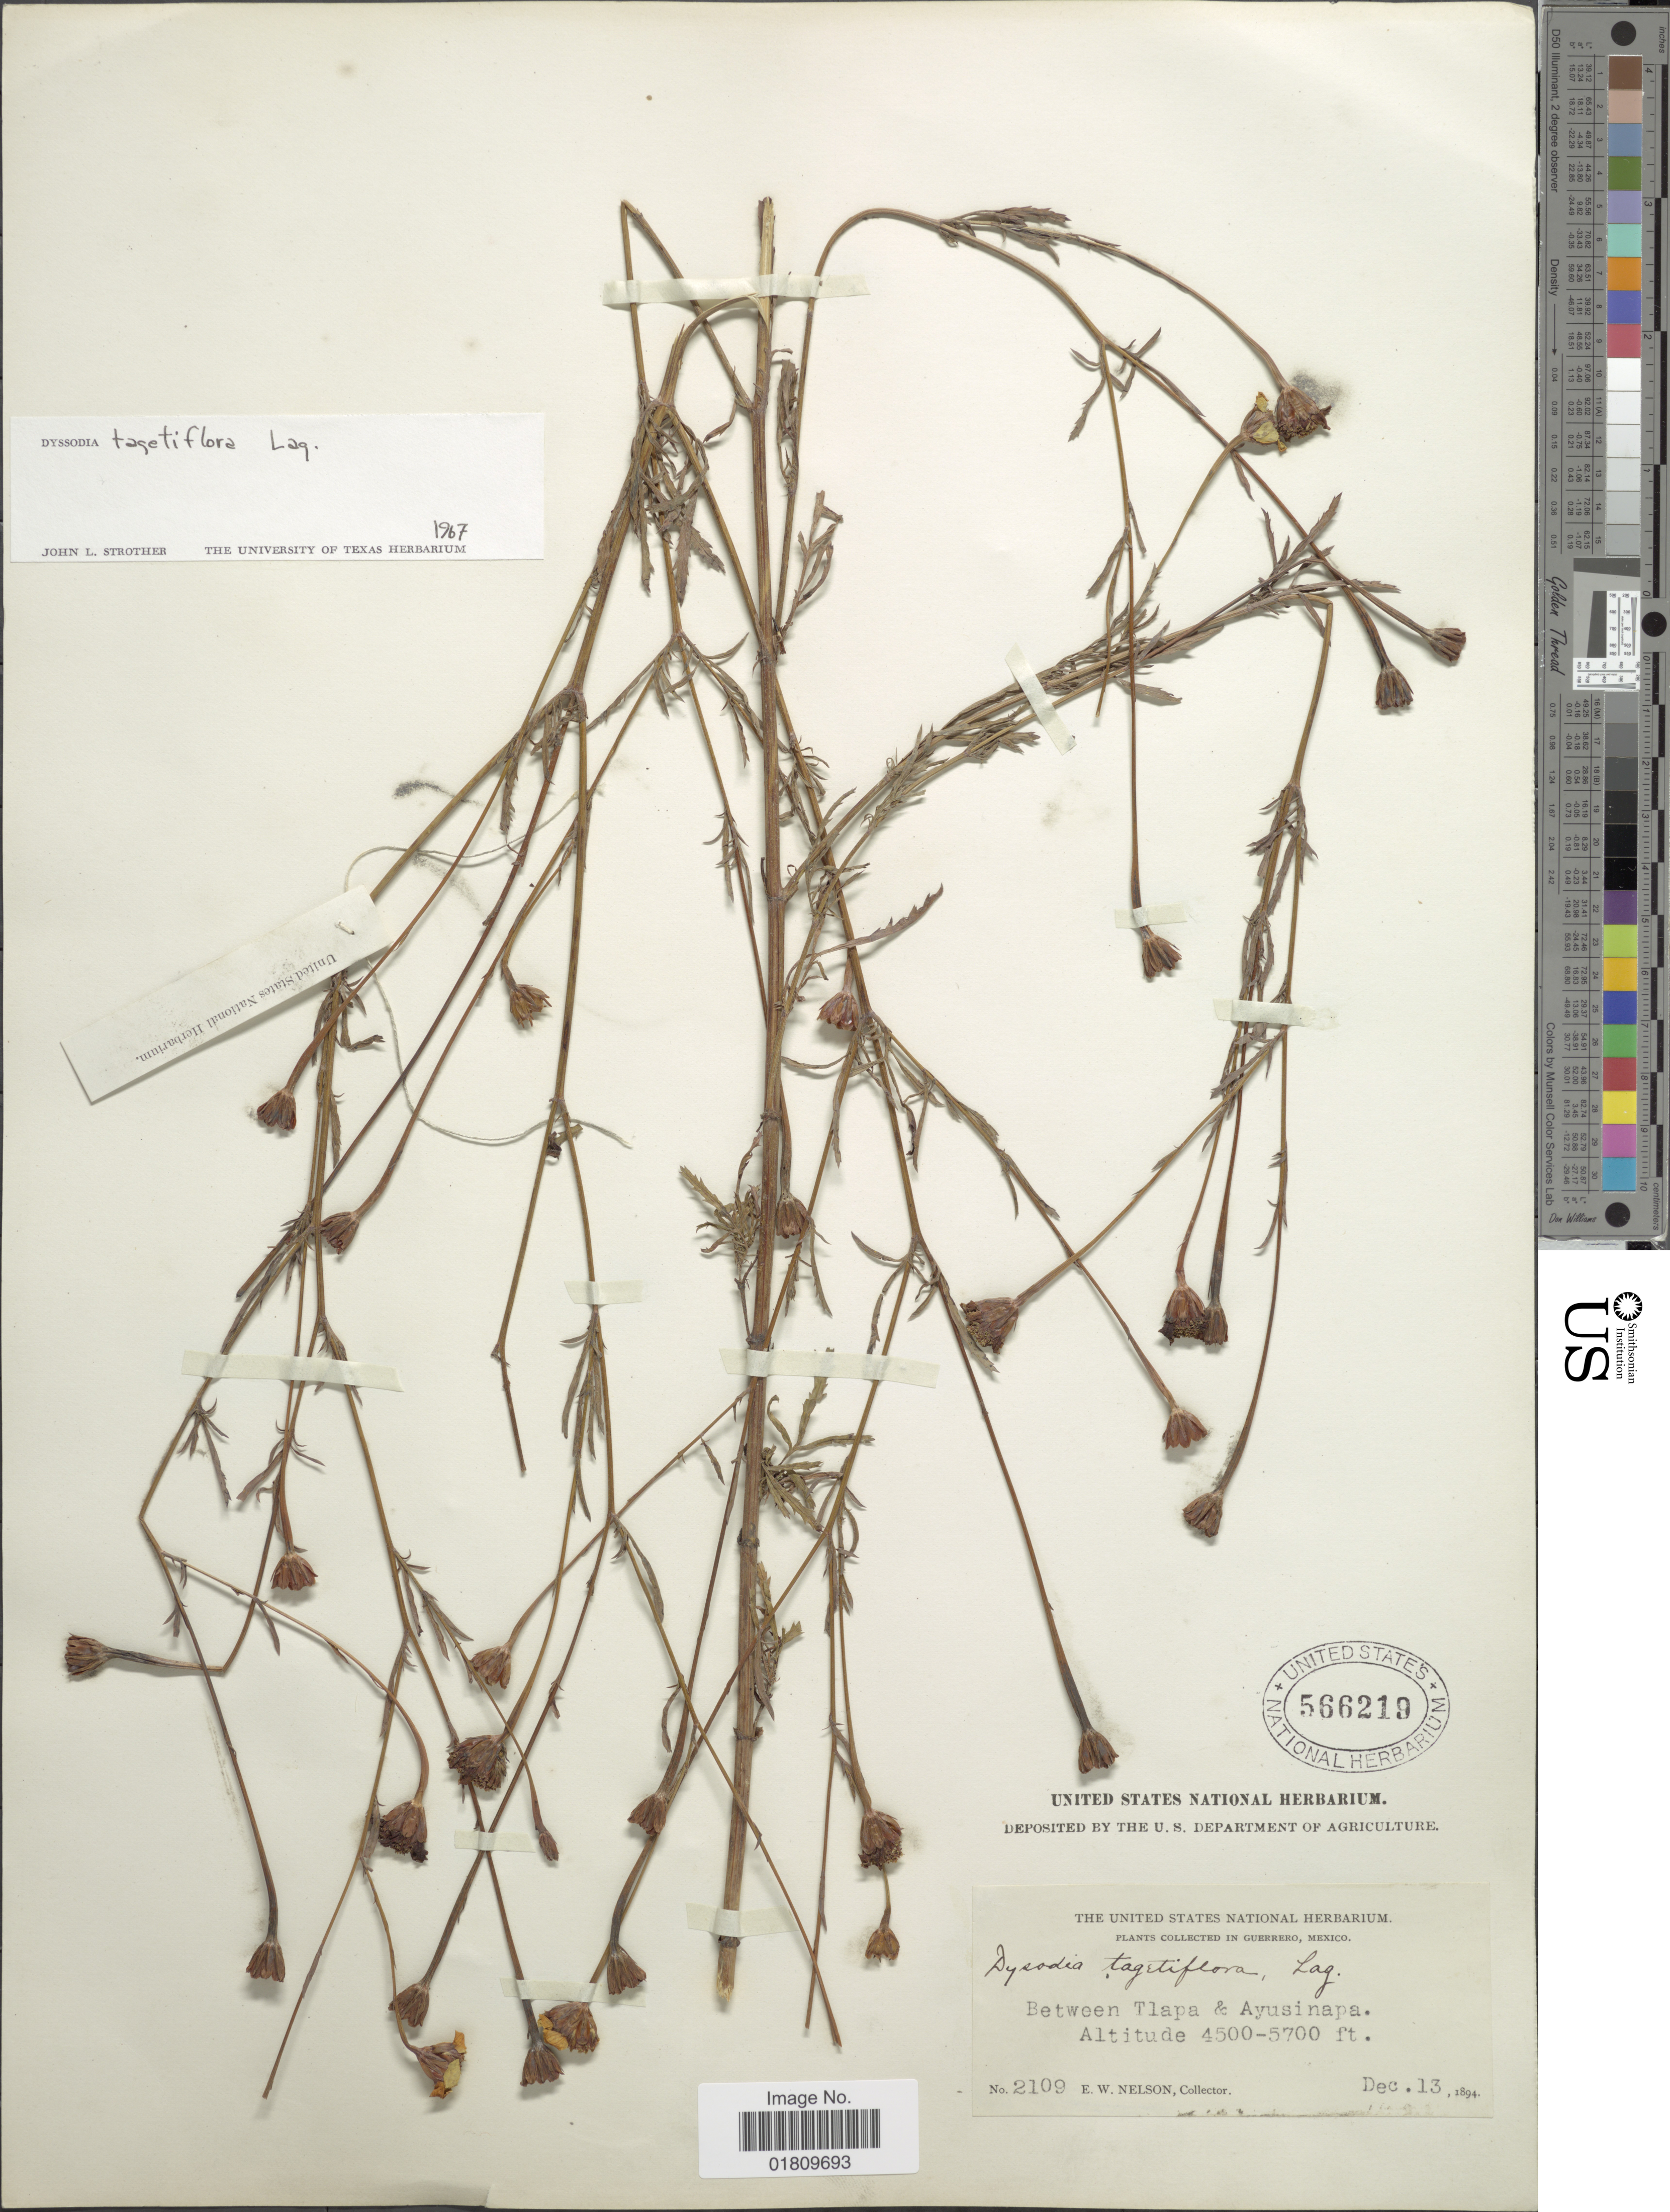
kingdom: Plantae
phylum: Tracheophyta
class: Magnoliopsida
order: Asterales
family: Asteraceae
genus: Dyssodia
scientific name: Dyssodia tagetiflora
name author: Lag.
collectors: E. W. Nelson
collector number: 2109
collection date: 1894-12-13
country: Mexico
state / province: Guerrero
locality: Between Tlapa & Ayusinapa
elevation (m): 1372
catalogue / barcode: US 566219